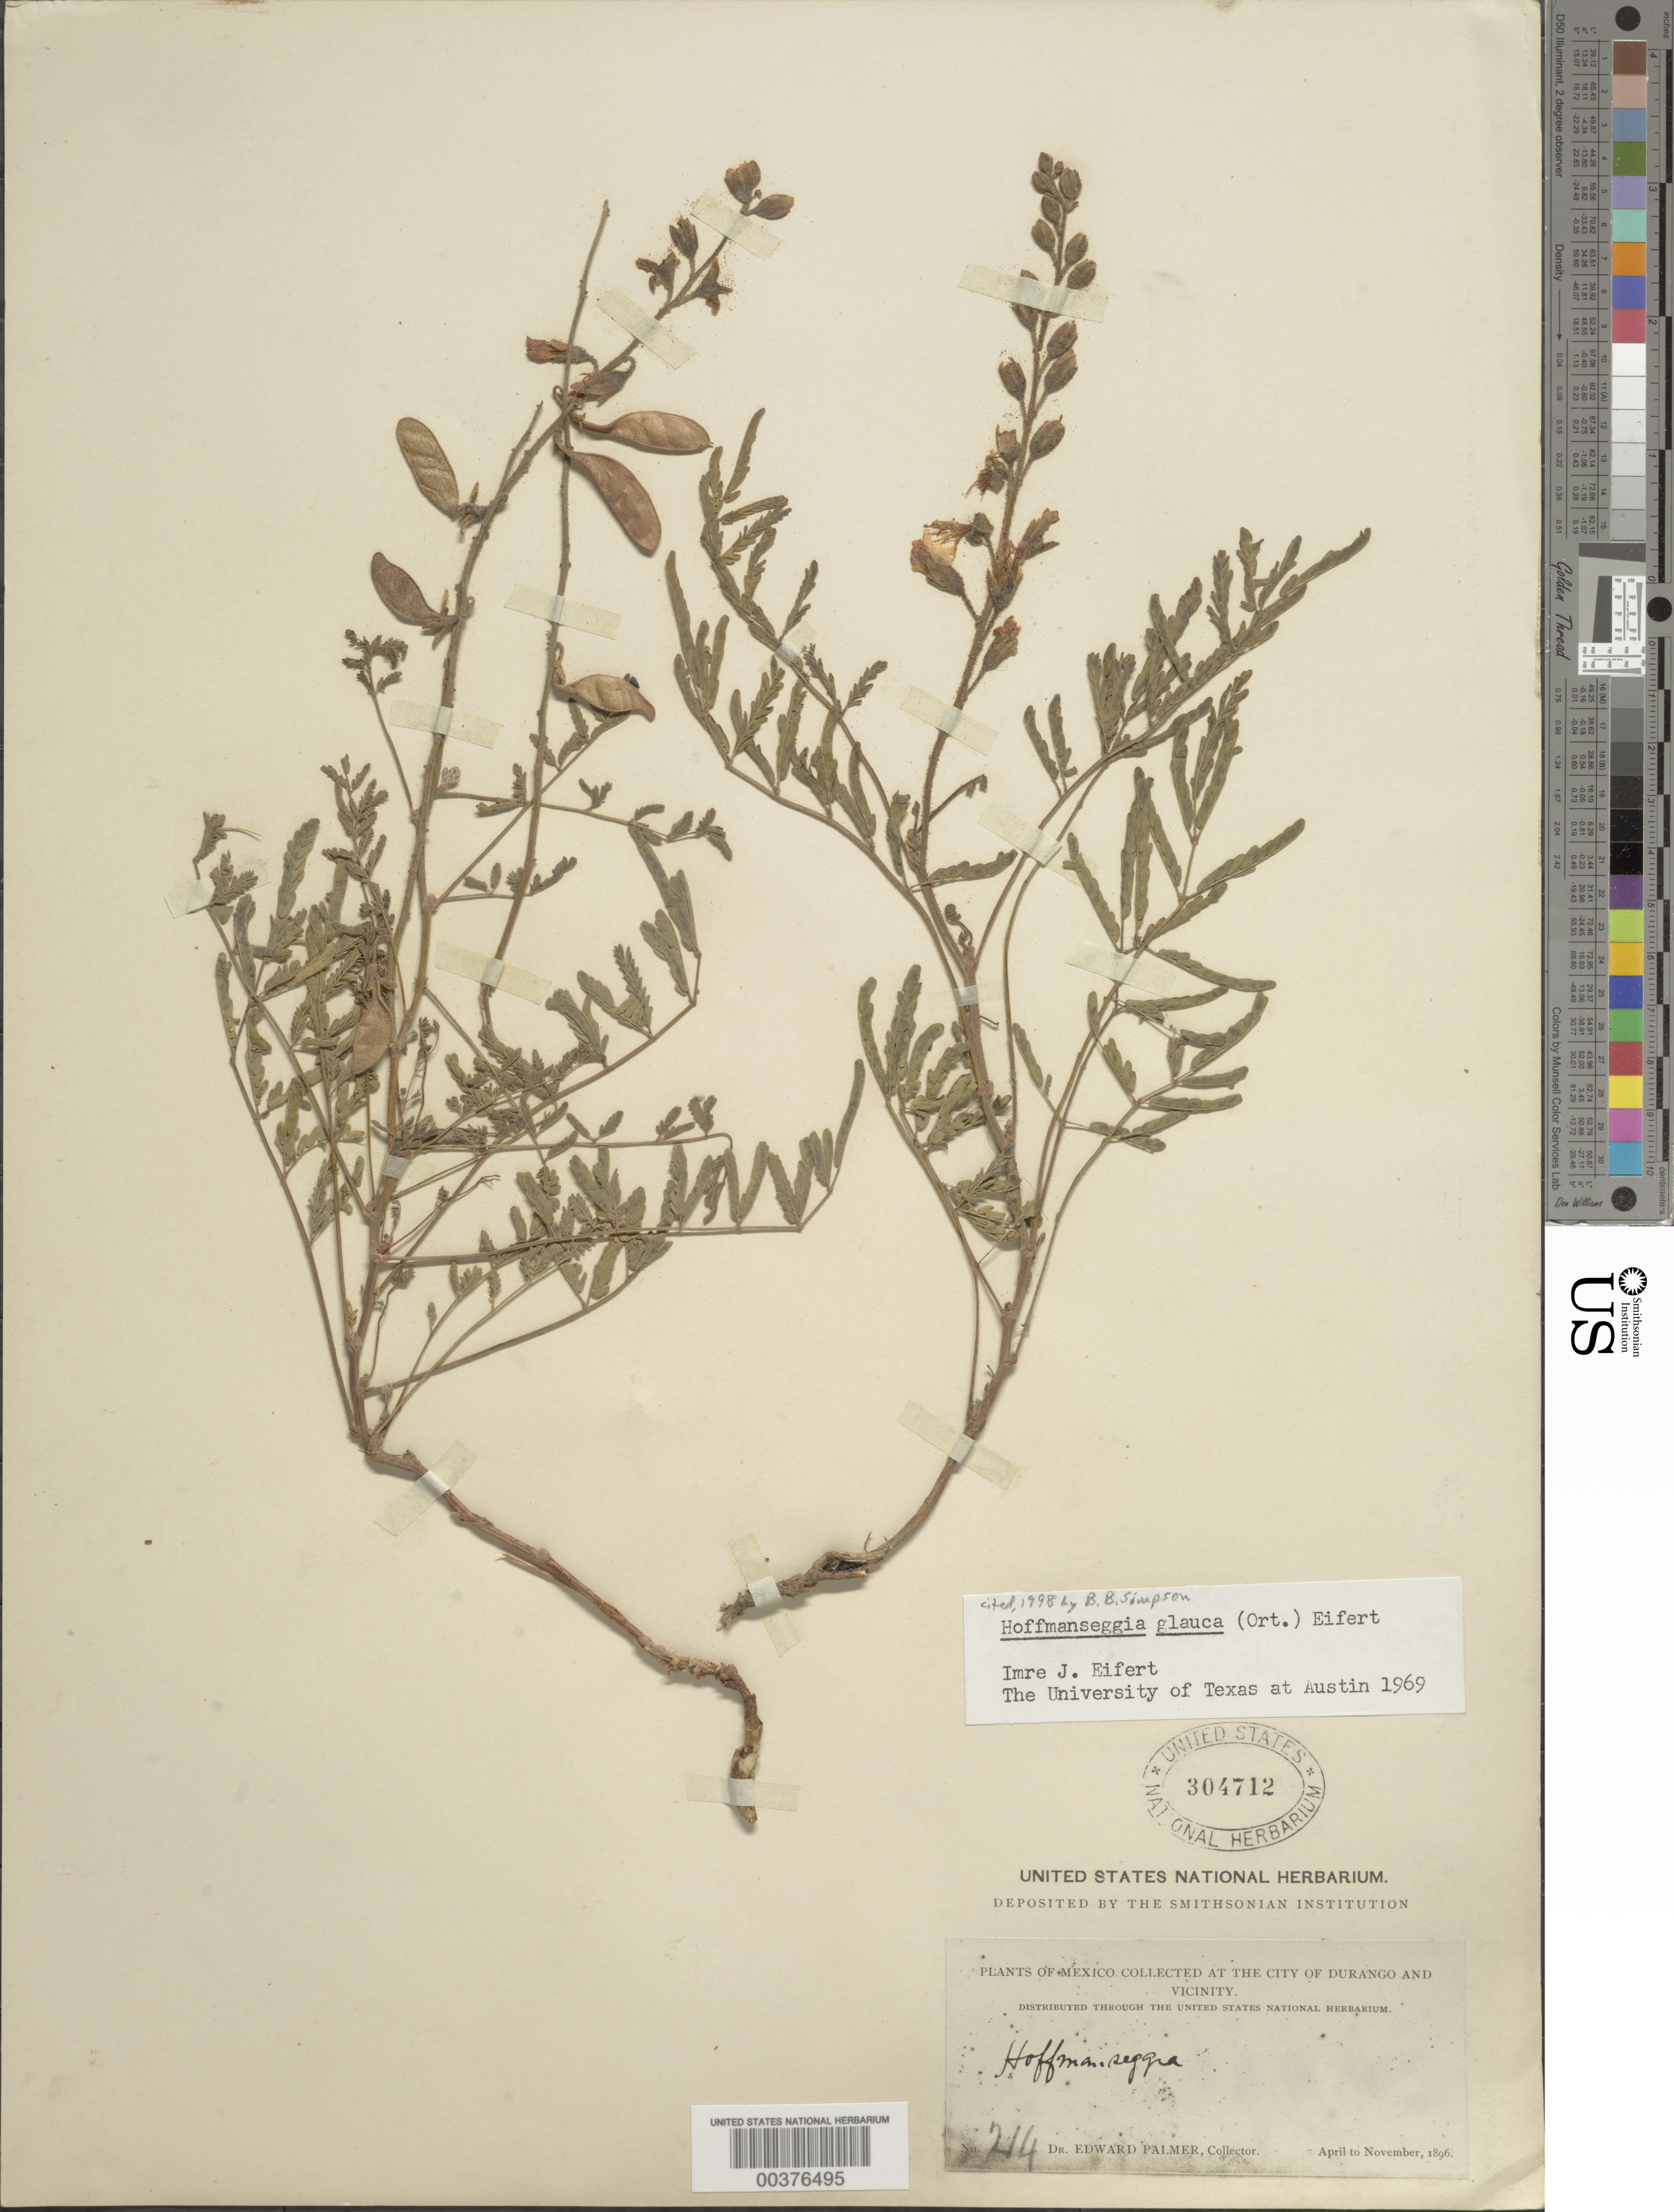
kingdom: Plantae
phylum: Tracheophyta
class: Magnoliopsida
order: Fabales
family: Fabaceae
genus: Hoffmannseggia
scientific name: Hoffmannseggia glauca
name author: (Ortega) Eifert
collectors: E. Palmer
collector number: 214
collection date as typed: Apr 1896 to -- Nov 1896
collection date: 1896-04/1896-11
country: Mexico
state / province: Durango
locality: Durango and vicinity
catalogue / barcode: US 304712